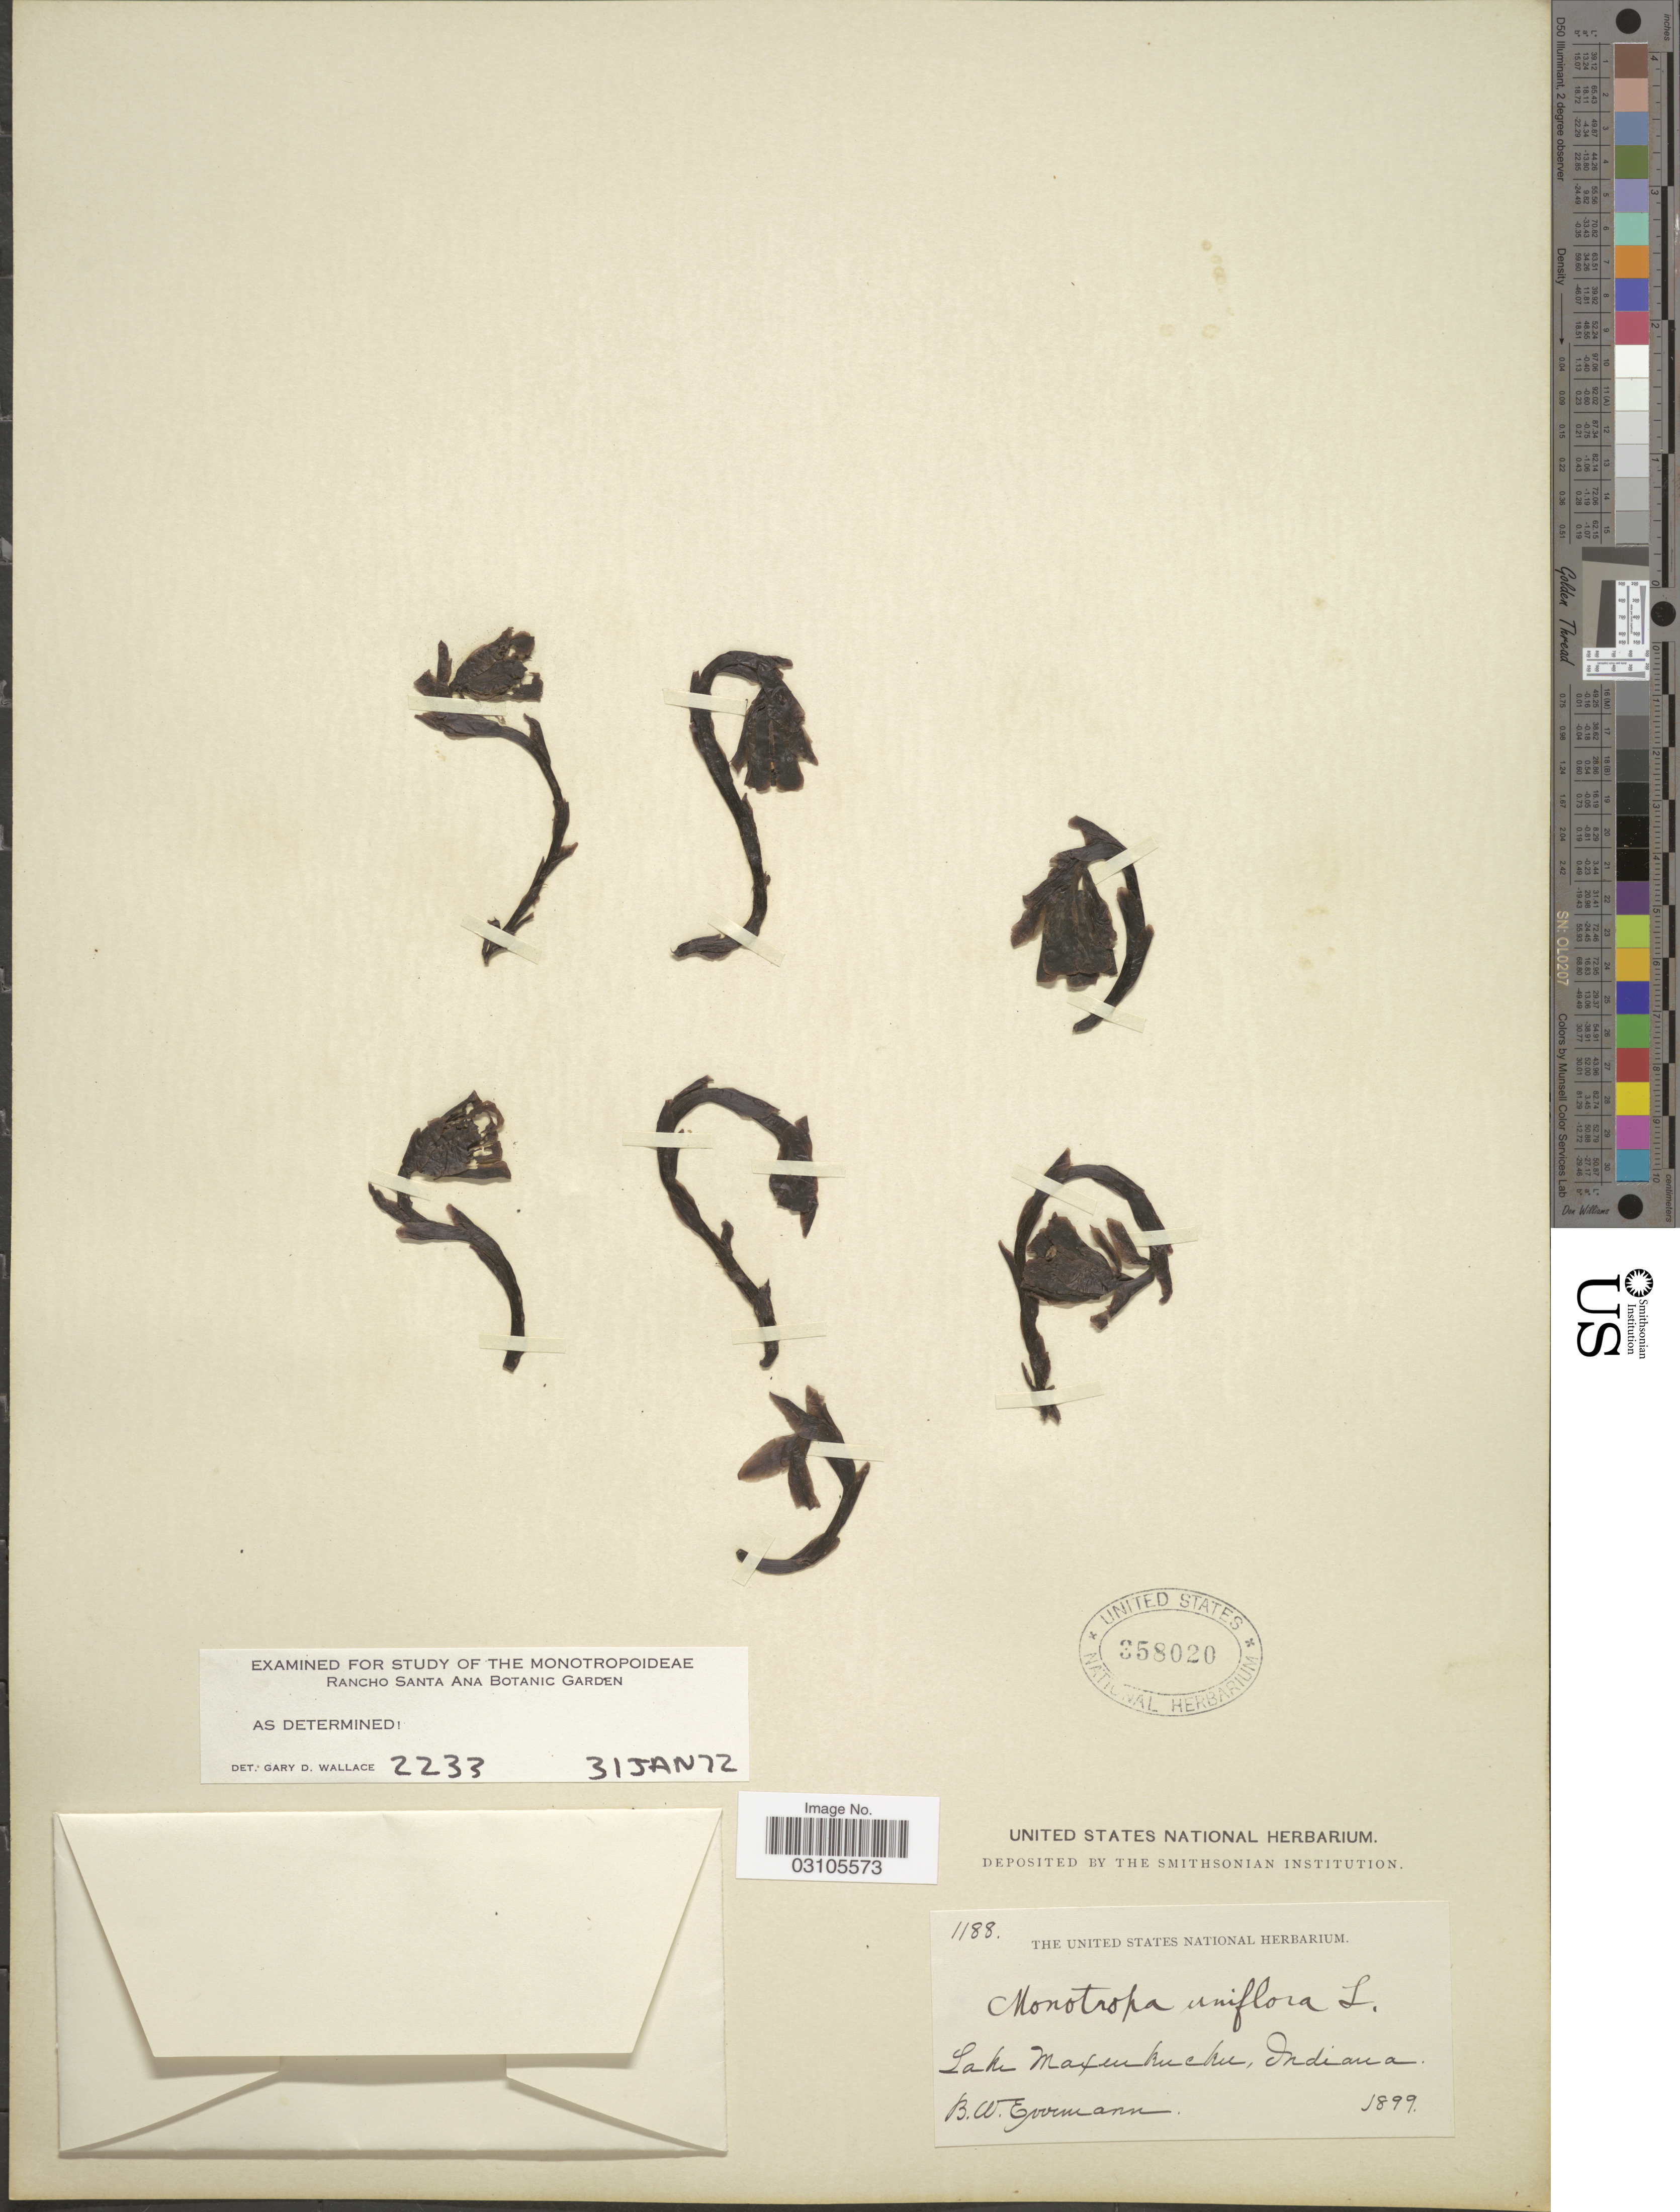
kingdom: Plantae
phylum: Tracheophyta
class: Magnoliopsida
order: Ericales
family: Ericaceae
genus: Monotropa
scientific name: Monotropa uniflora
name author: L.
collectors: B. W. Evermann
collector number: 1188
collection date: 1899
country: United States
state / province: Indiana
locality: Lake Maxinkuckee.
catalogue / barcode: US 358020